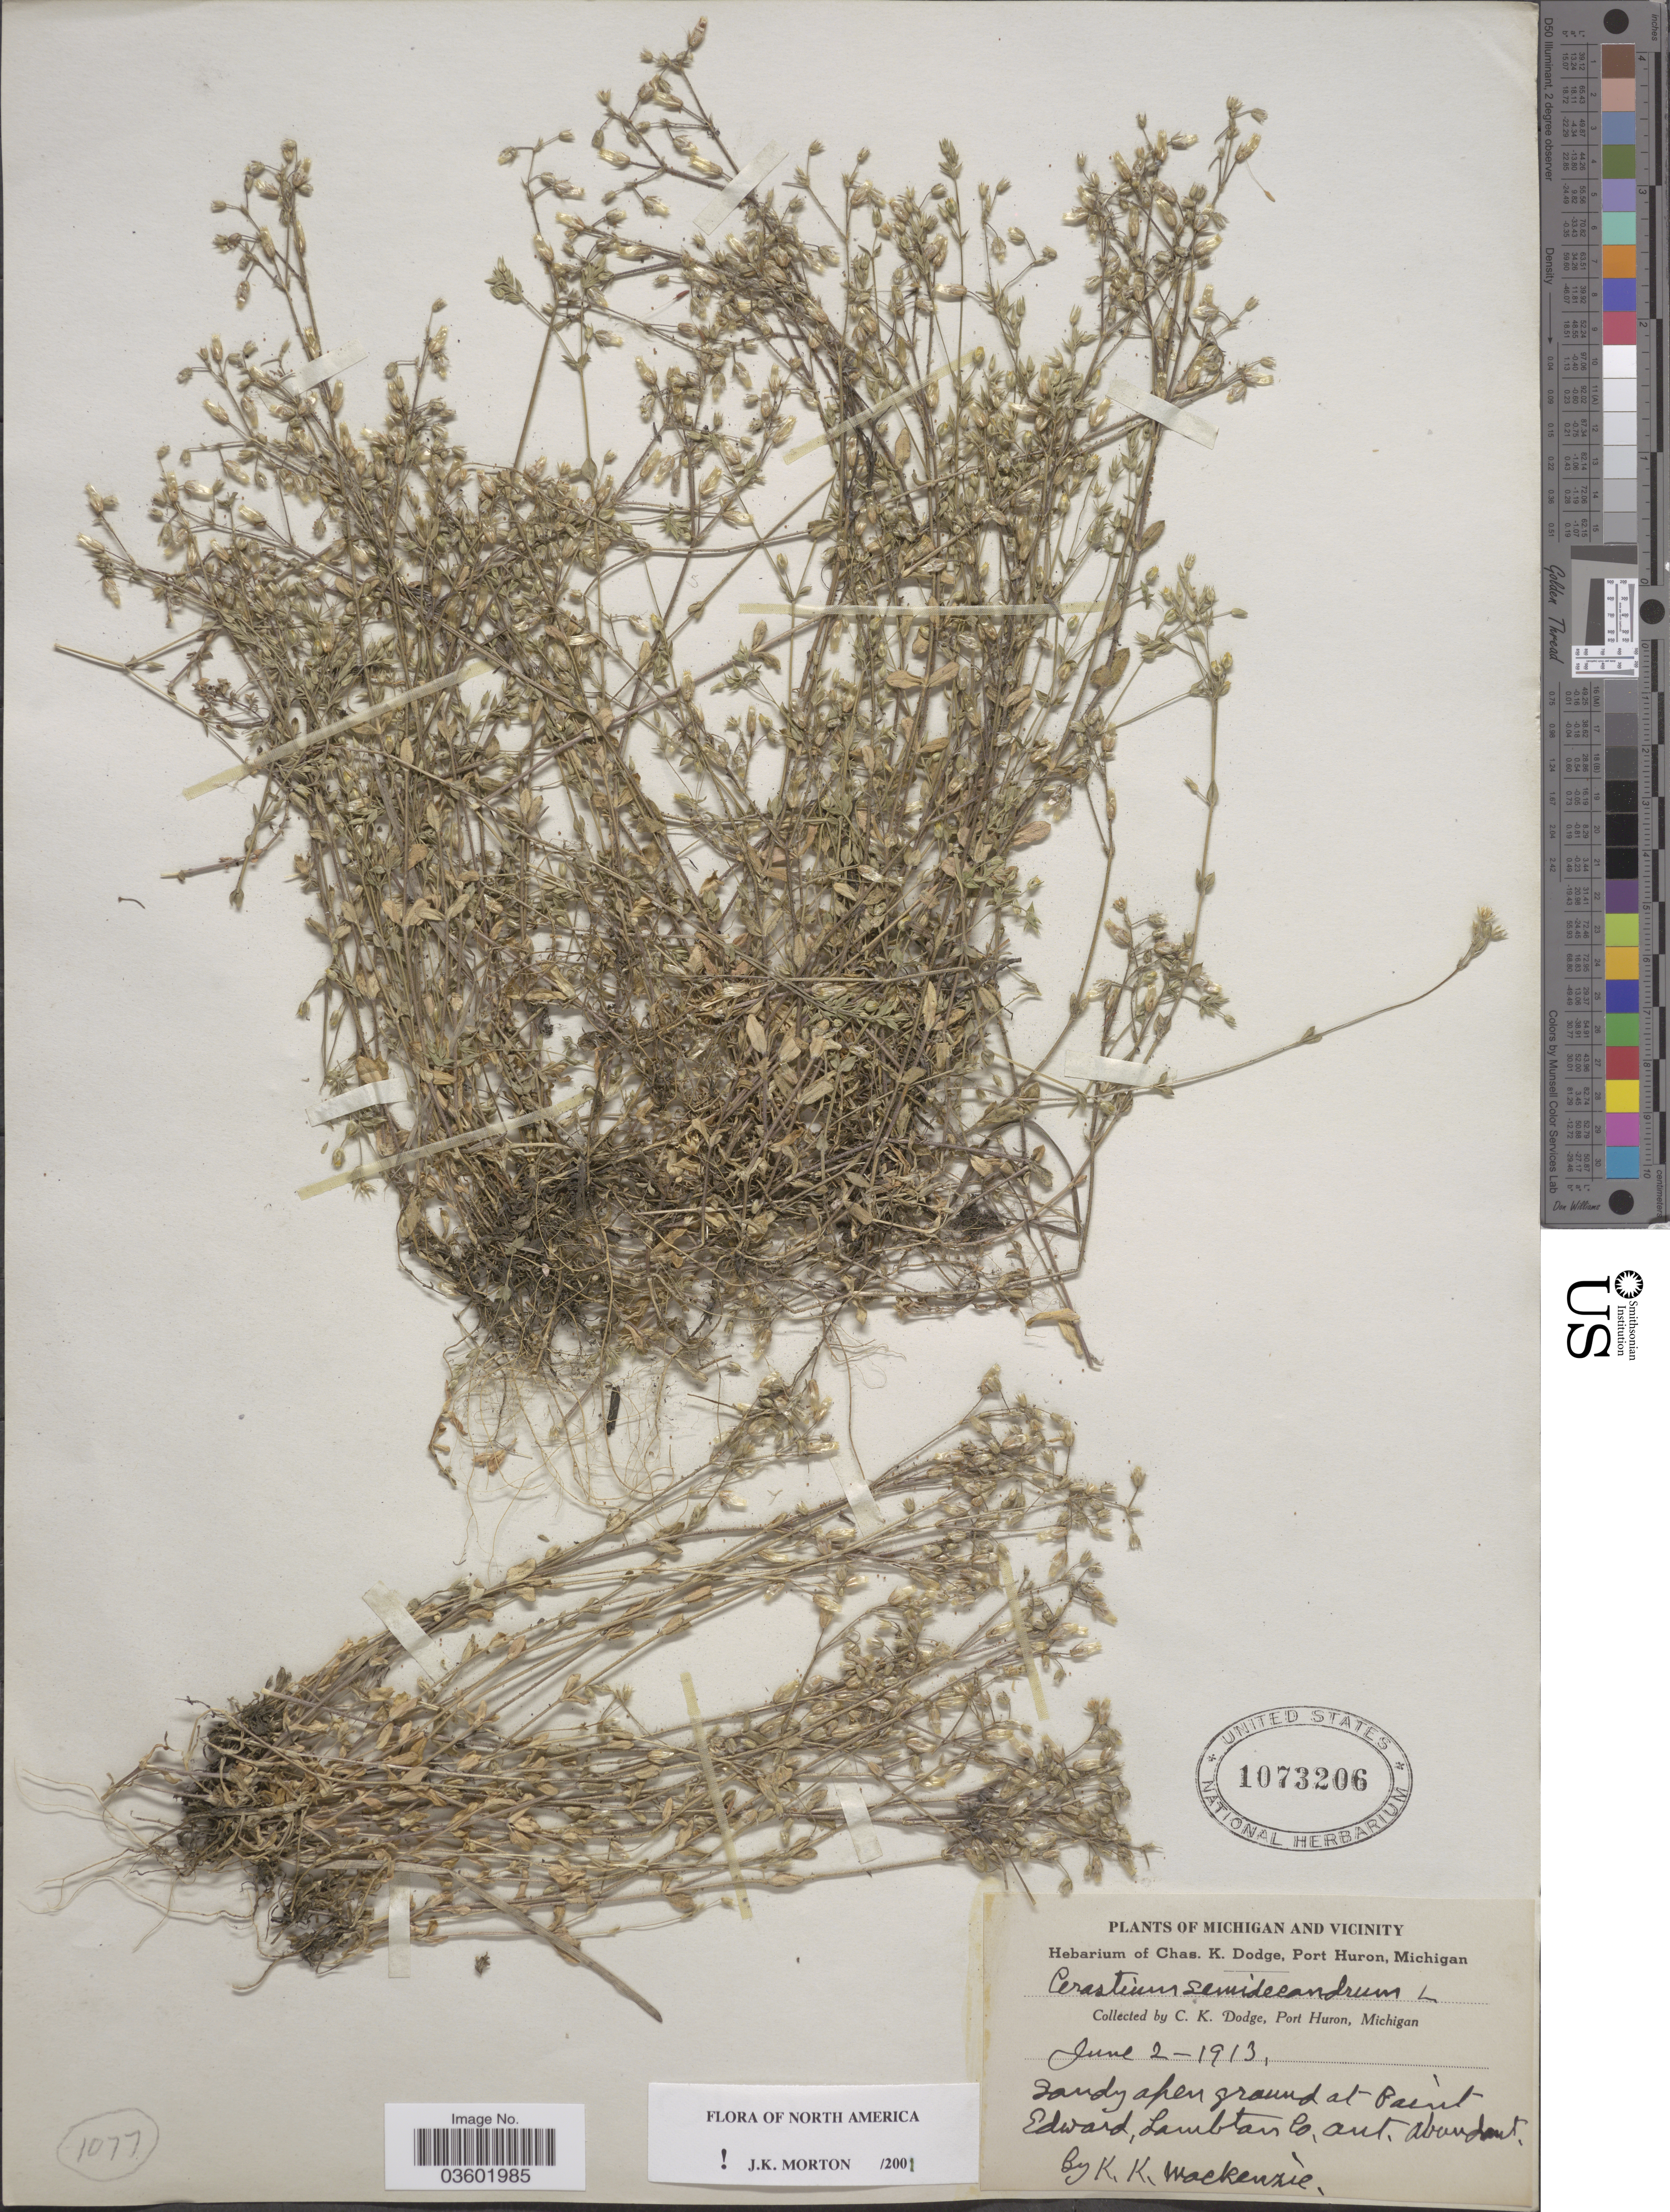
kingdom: Plantae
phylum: Tracheophyta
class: Magnoliopsida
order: Caryophyllales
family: Caryophyllaceae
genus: Cerastium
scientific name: Cerastium semidecandrum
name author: L.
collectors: C. K. Dodge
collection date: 1913-06-02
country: United States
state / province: Michigan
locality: Michigan and vicinity. At Point Edward, Lambton Co.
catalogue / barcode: US 1073206